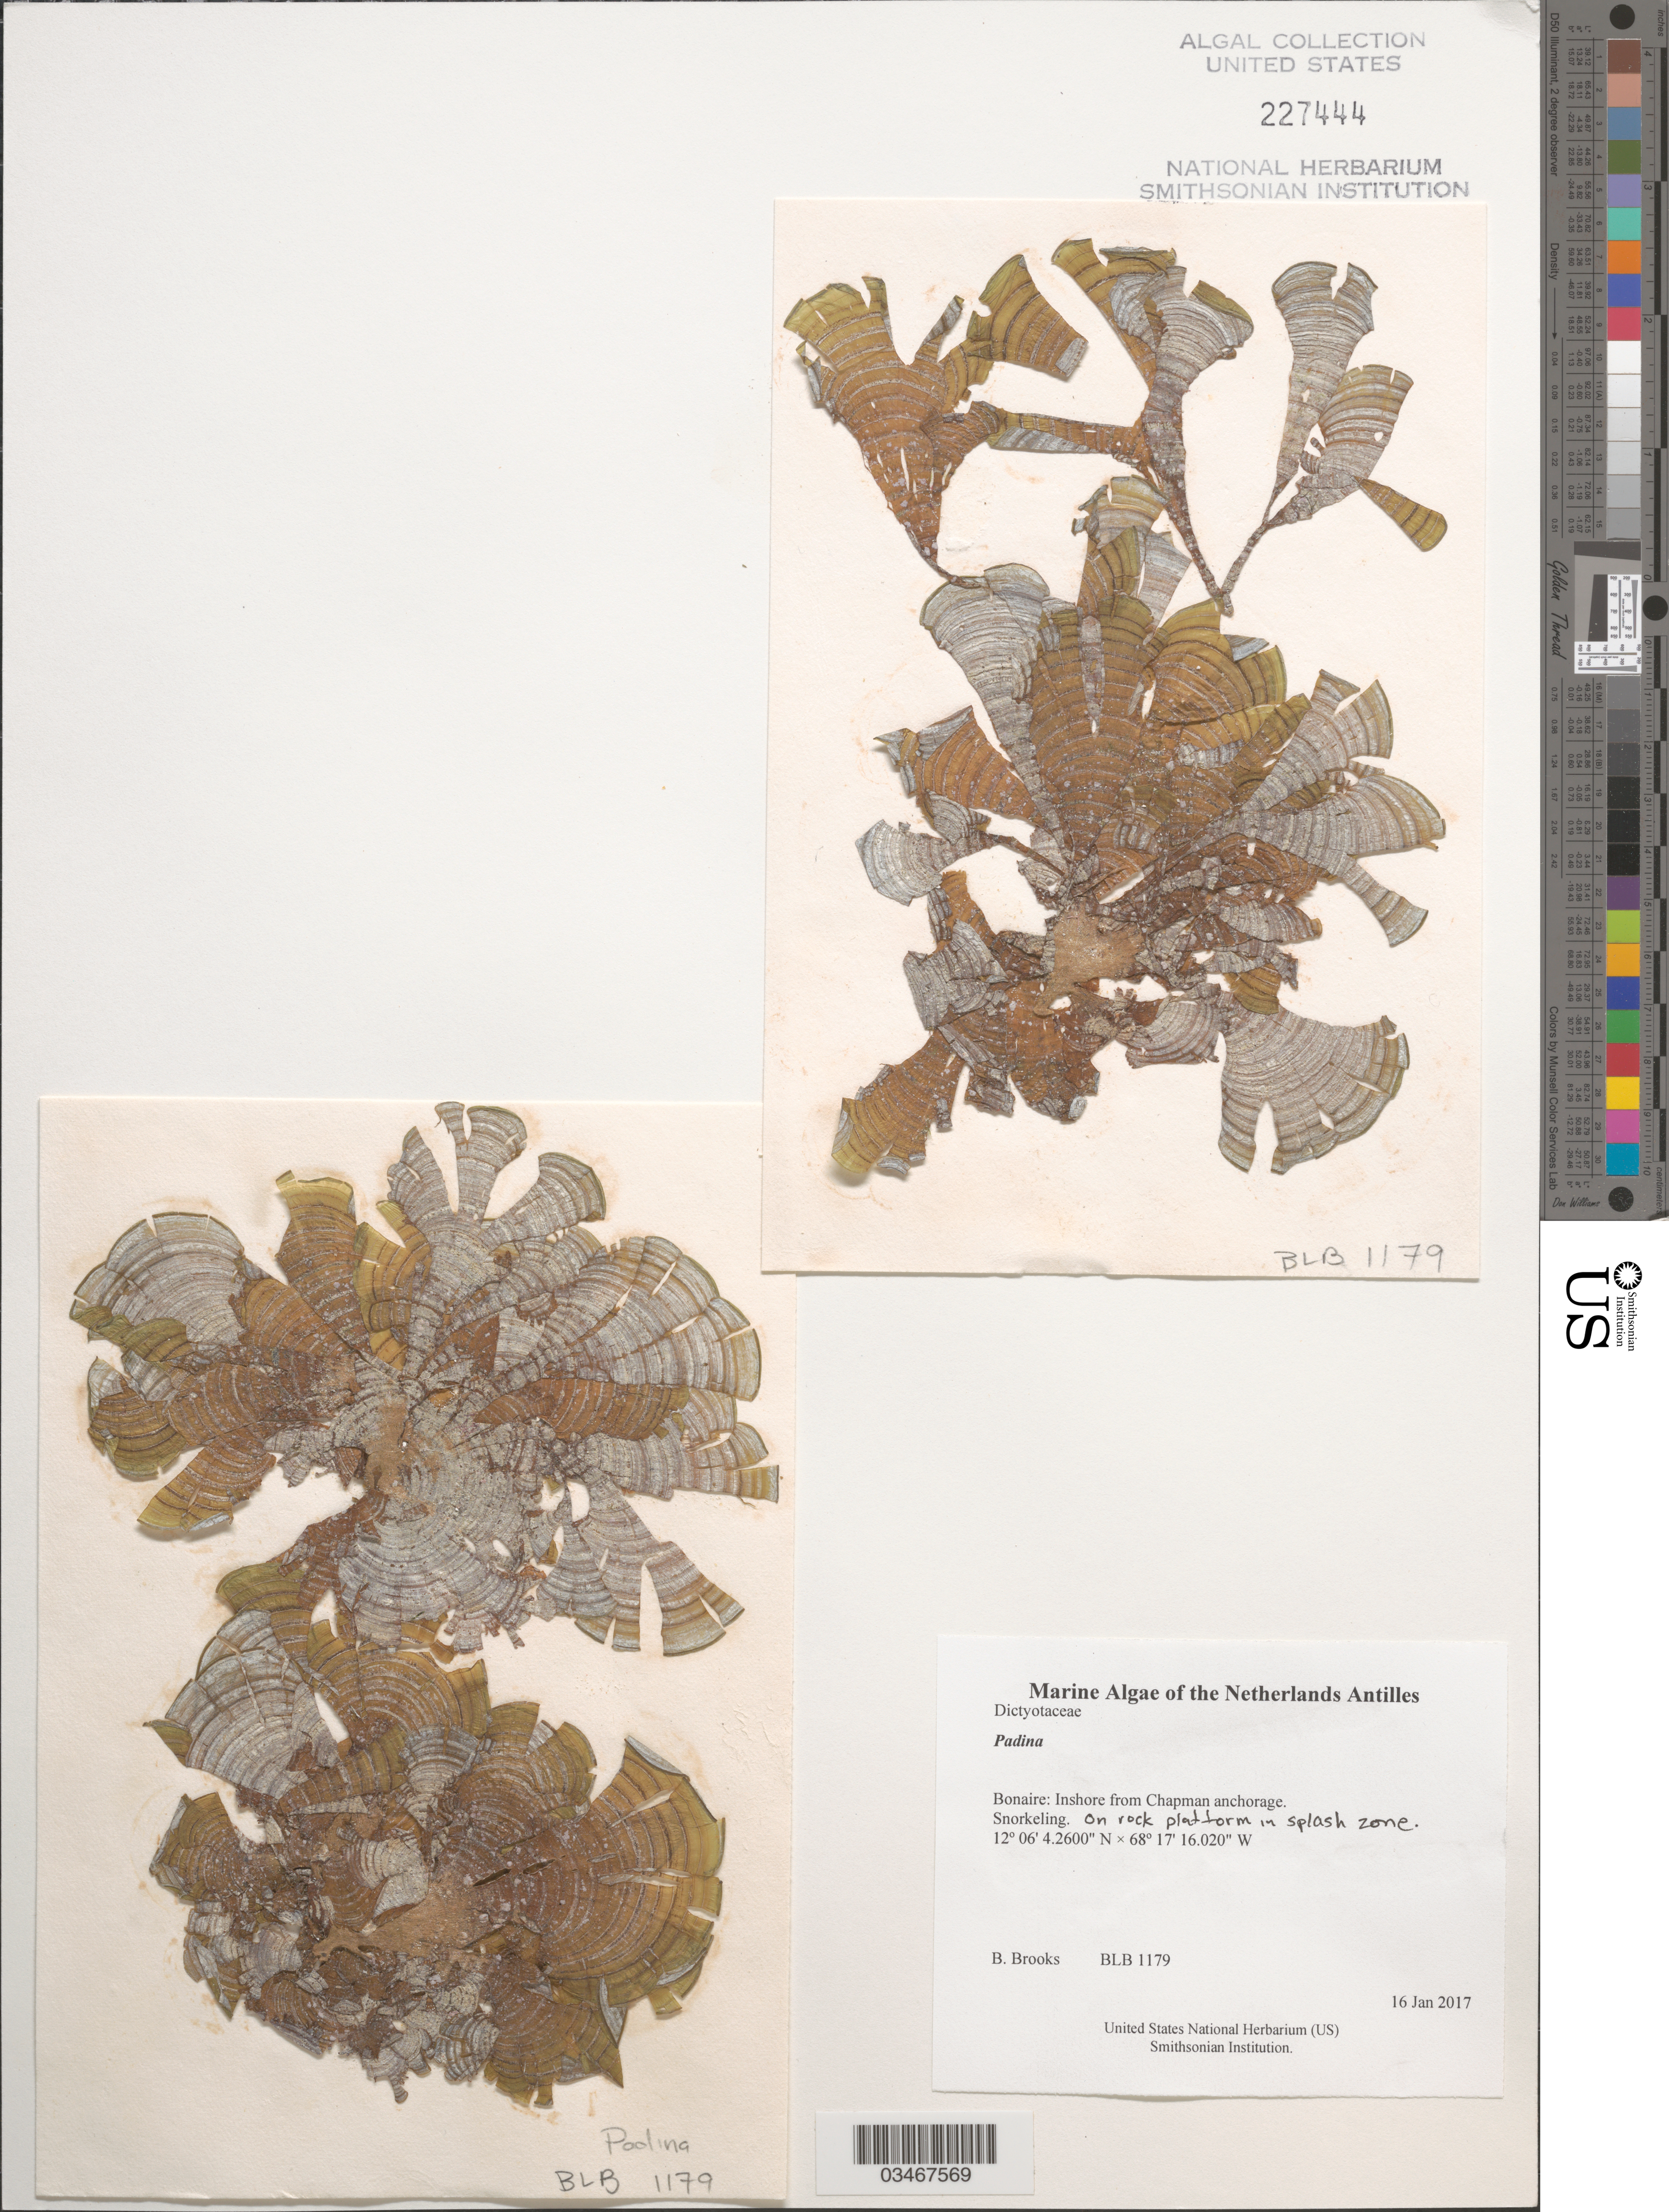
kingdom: Chromista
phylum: Ochrophyta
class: Phaeophyceae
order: Dictyotales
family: Dictyotaceae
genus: Padina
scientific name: Padina sp.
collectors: B. Brooks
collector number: BLB 1179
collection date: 2017-01-16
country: Netherlands Antilles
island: Bonaire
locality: Inshore from Chapman anchorage. Snorkeling.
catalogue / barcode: US 227444